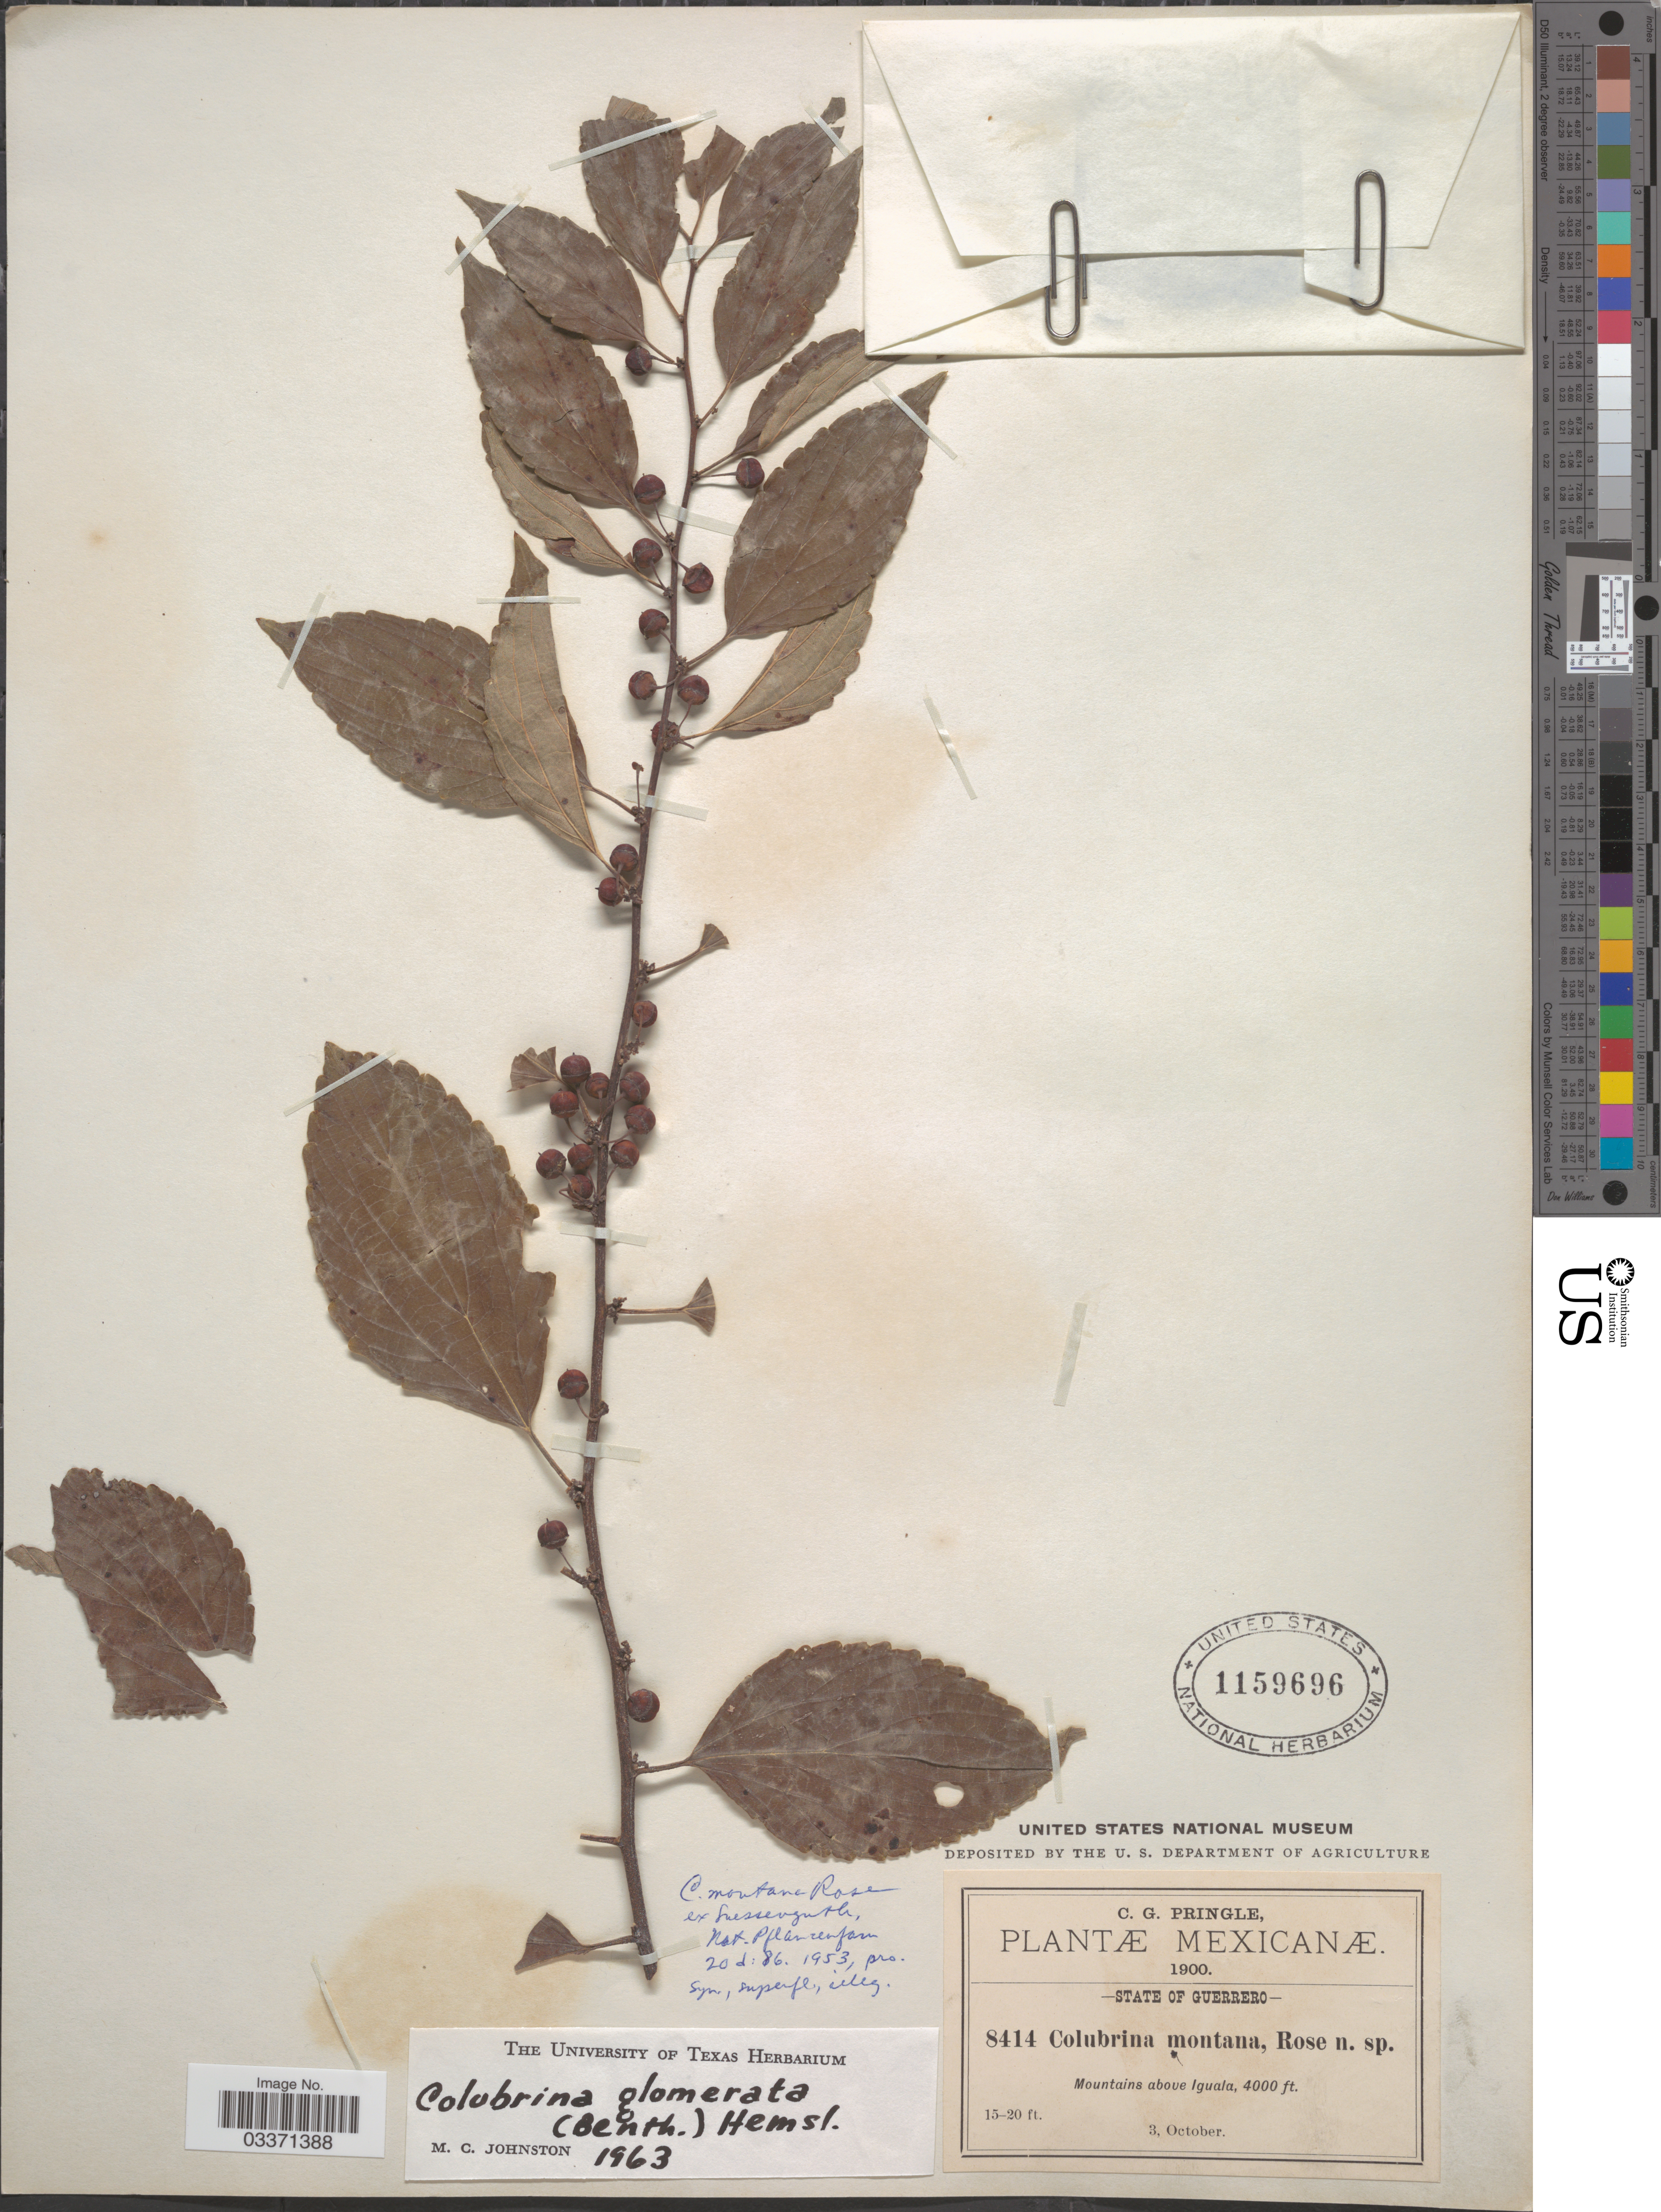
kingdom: Plantae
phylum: Tracheophyta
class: Magnoliopsida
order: Rosales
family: Rhamnaceae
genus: Colubrina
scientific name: Colubrina triflora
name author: Brongn. ex Sweet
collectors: C. G. Pringle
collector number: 8414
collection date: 1900-10-03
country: Mexico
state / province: Guerrero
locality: Mountains above Iguala.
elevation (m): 1219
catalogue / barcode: US 1159696